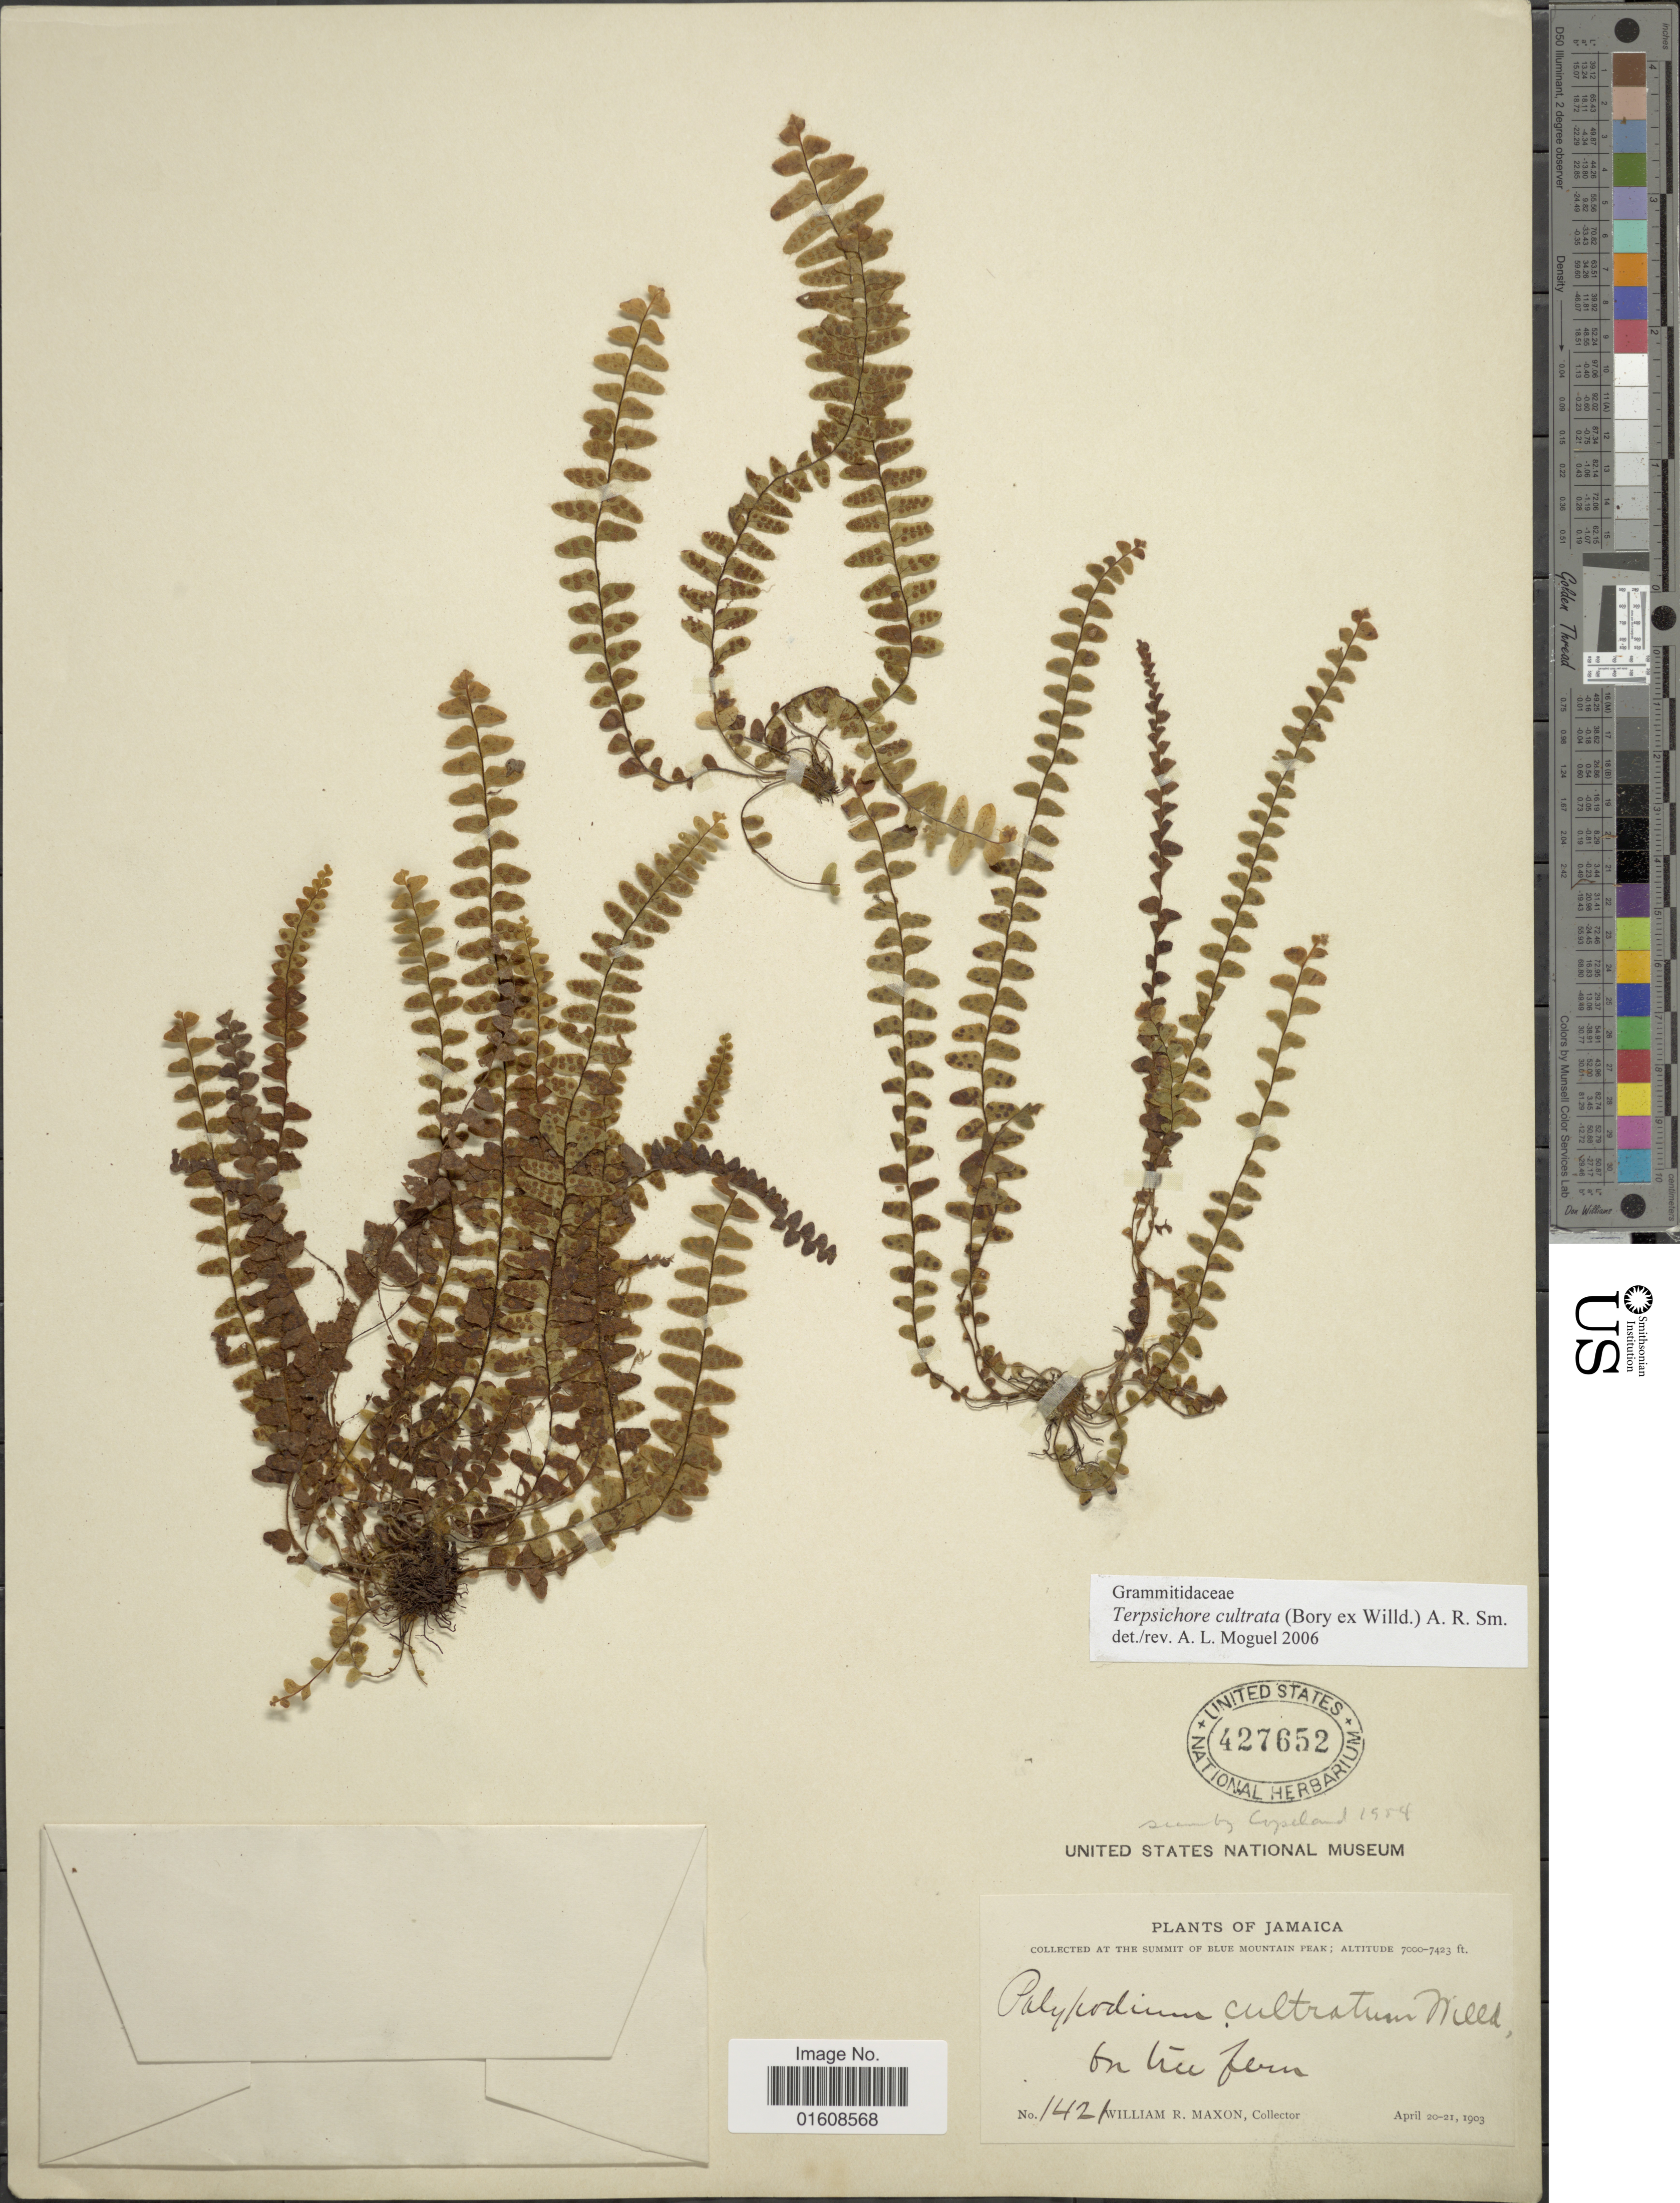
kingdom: Plantae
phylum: Tracheophyta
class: Polypodiopsida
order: Polypodiales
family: Polypodiaceae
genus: Alansmia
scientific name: Alansmia cultrata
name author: (Bory ex Willd.) Moguel & M. Kessler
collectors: W. R. Maxon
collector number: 1421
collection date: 1903-04-20/1903-04-21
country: Jamaica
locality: At the Summit of Blue Mountain Peak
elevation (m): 2134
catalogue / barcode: US 427652